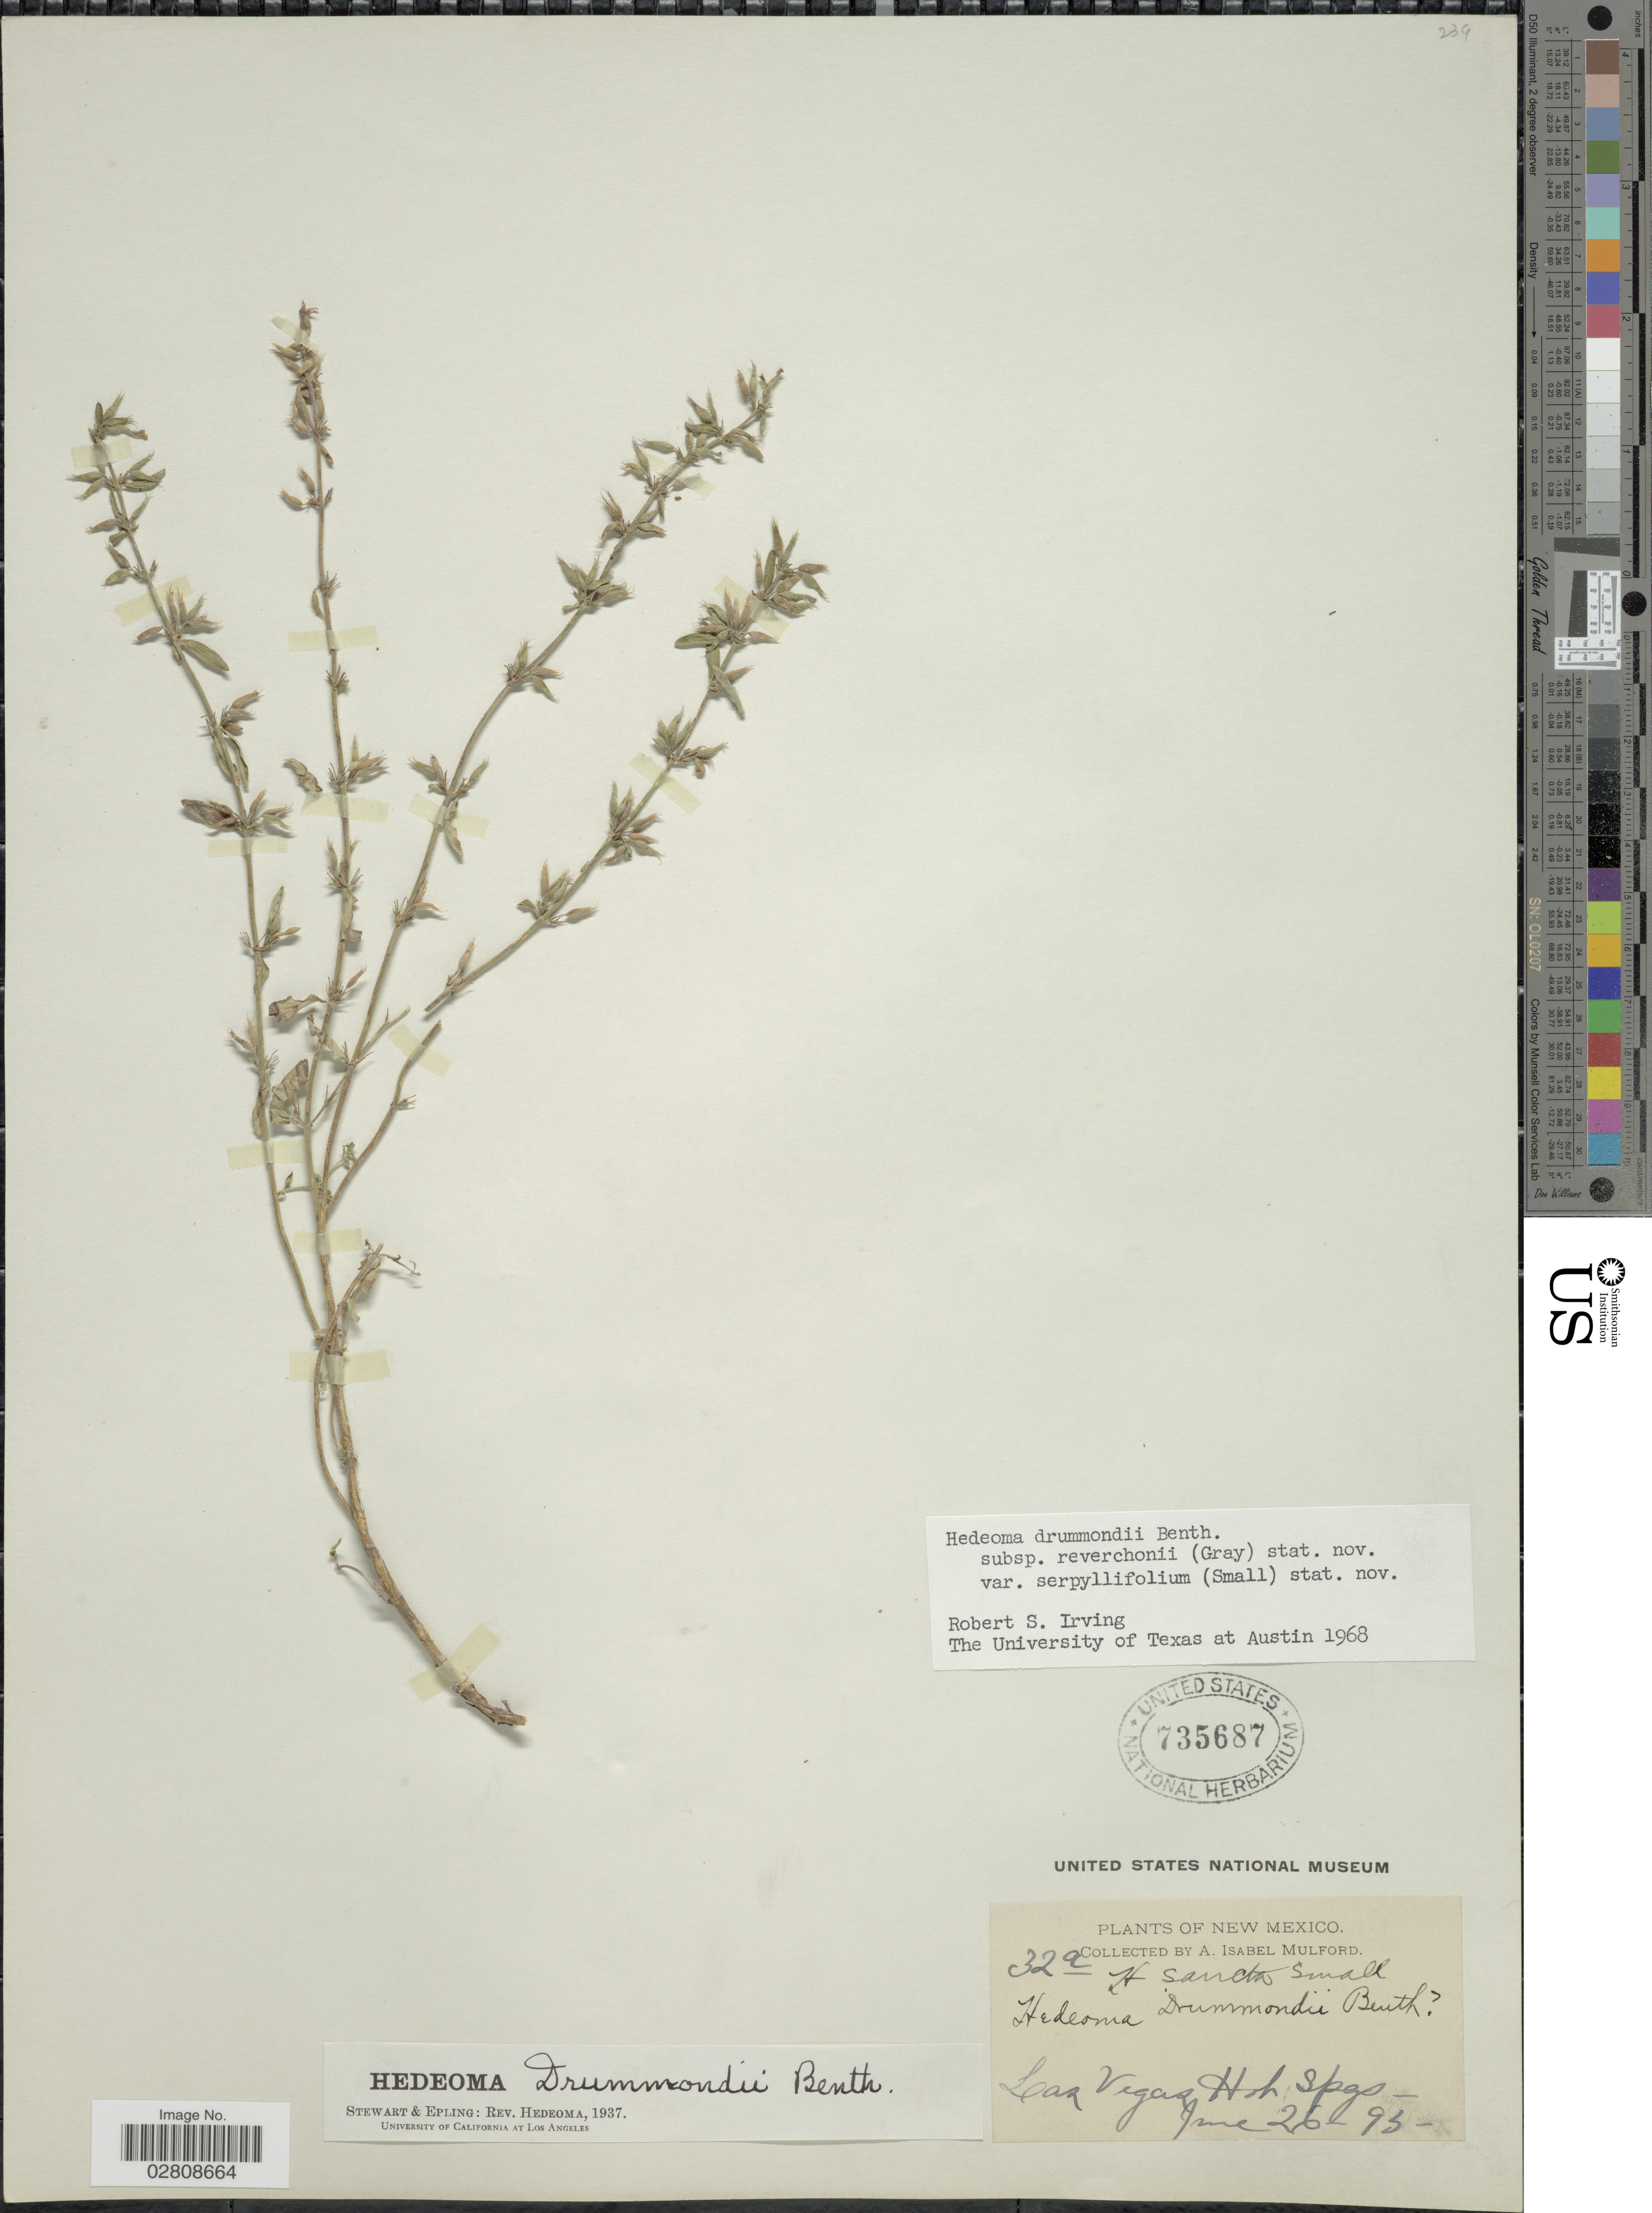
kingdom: Plantae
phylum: Tracheophyta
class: Magnoliopsida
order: Lamiales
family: Lamiaceae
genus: Hedeoma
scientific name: Hedeoma drummondii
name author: Benth.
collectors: A. Mulford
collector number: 32a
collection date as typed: Transcribed d/m/y: 26/6/93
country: United States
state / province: New Mexico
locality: Las Vegas Hot Spgs.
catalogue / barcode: US 735687